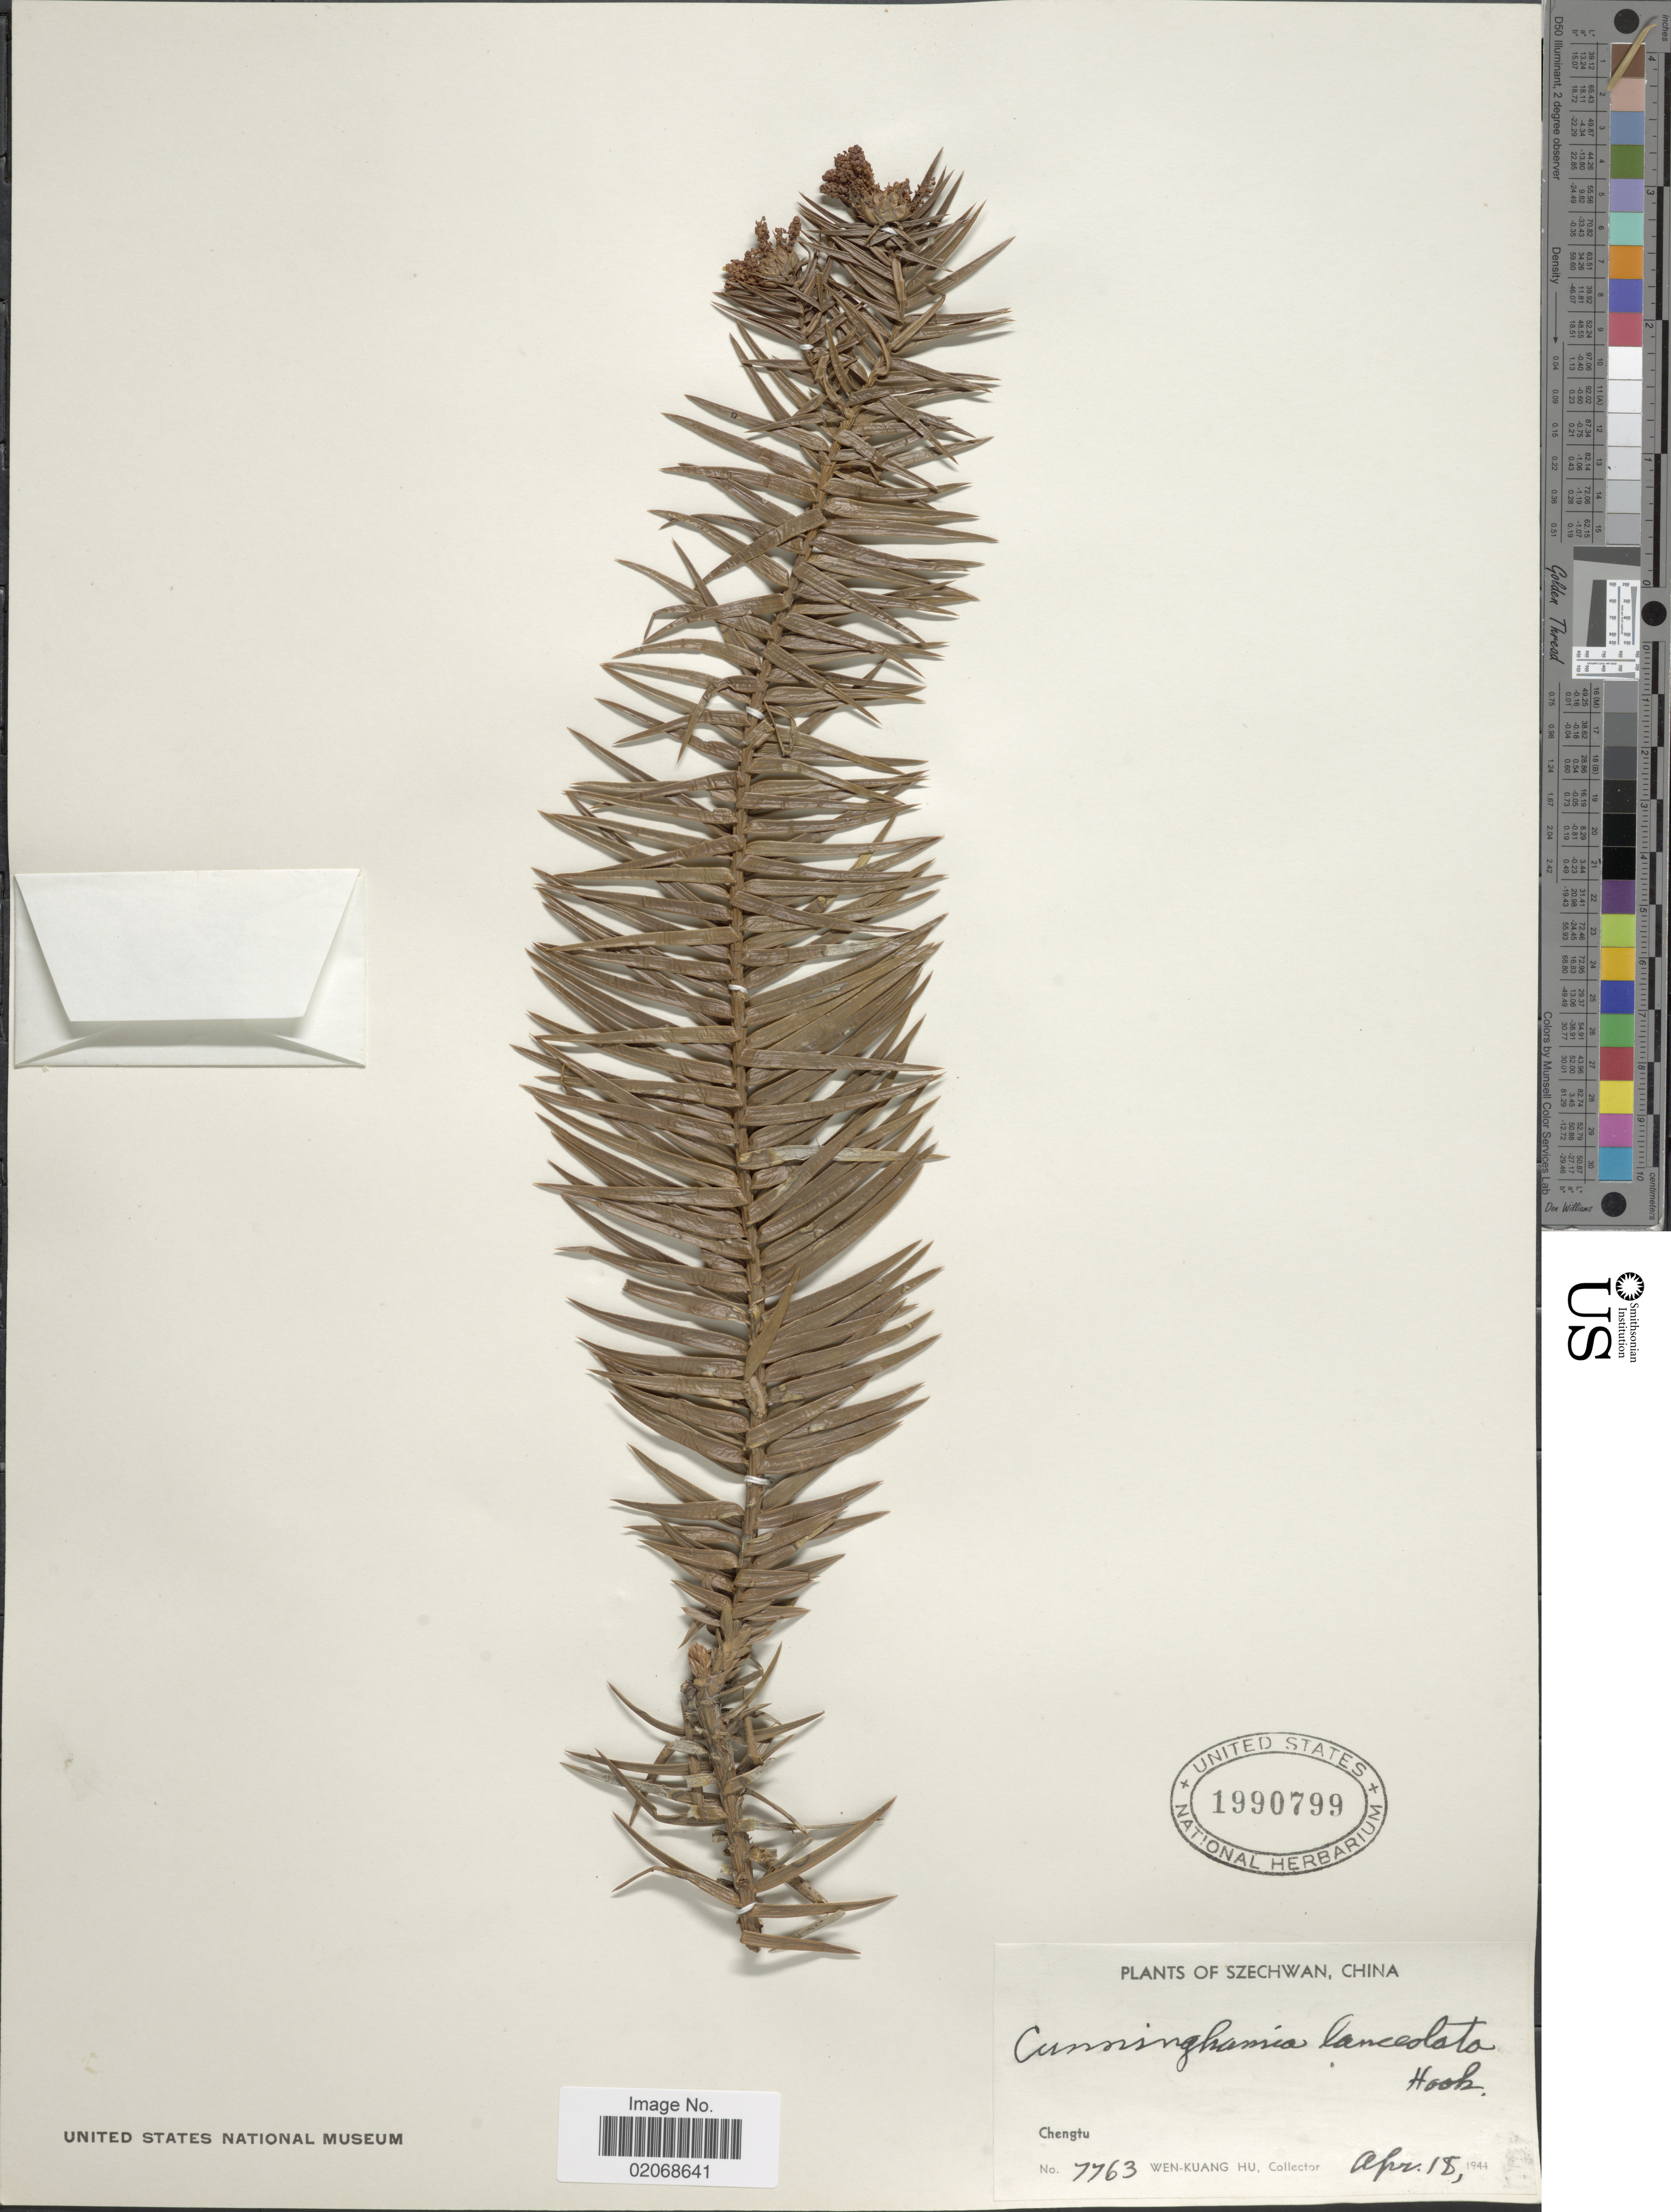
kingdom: Plantae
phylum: Tracheophyta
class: Pinopsida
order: Pinales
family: Cupressaceae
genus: Cunninghamia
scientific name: Cunninghamia lanceolata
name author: (Lamb.) Hook.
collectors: W. K. Hu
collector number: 7763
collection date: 1944-04-18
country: China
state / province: Sichuan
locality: Szechwan, Chengtu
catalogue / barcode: US 1990799